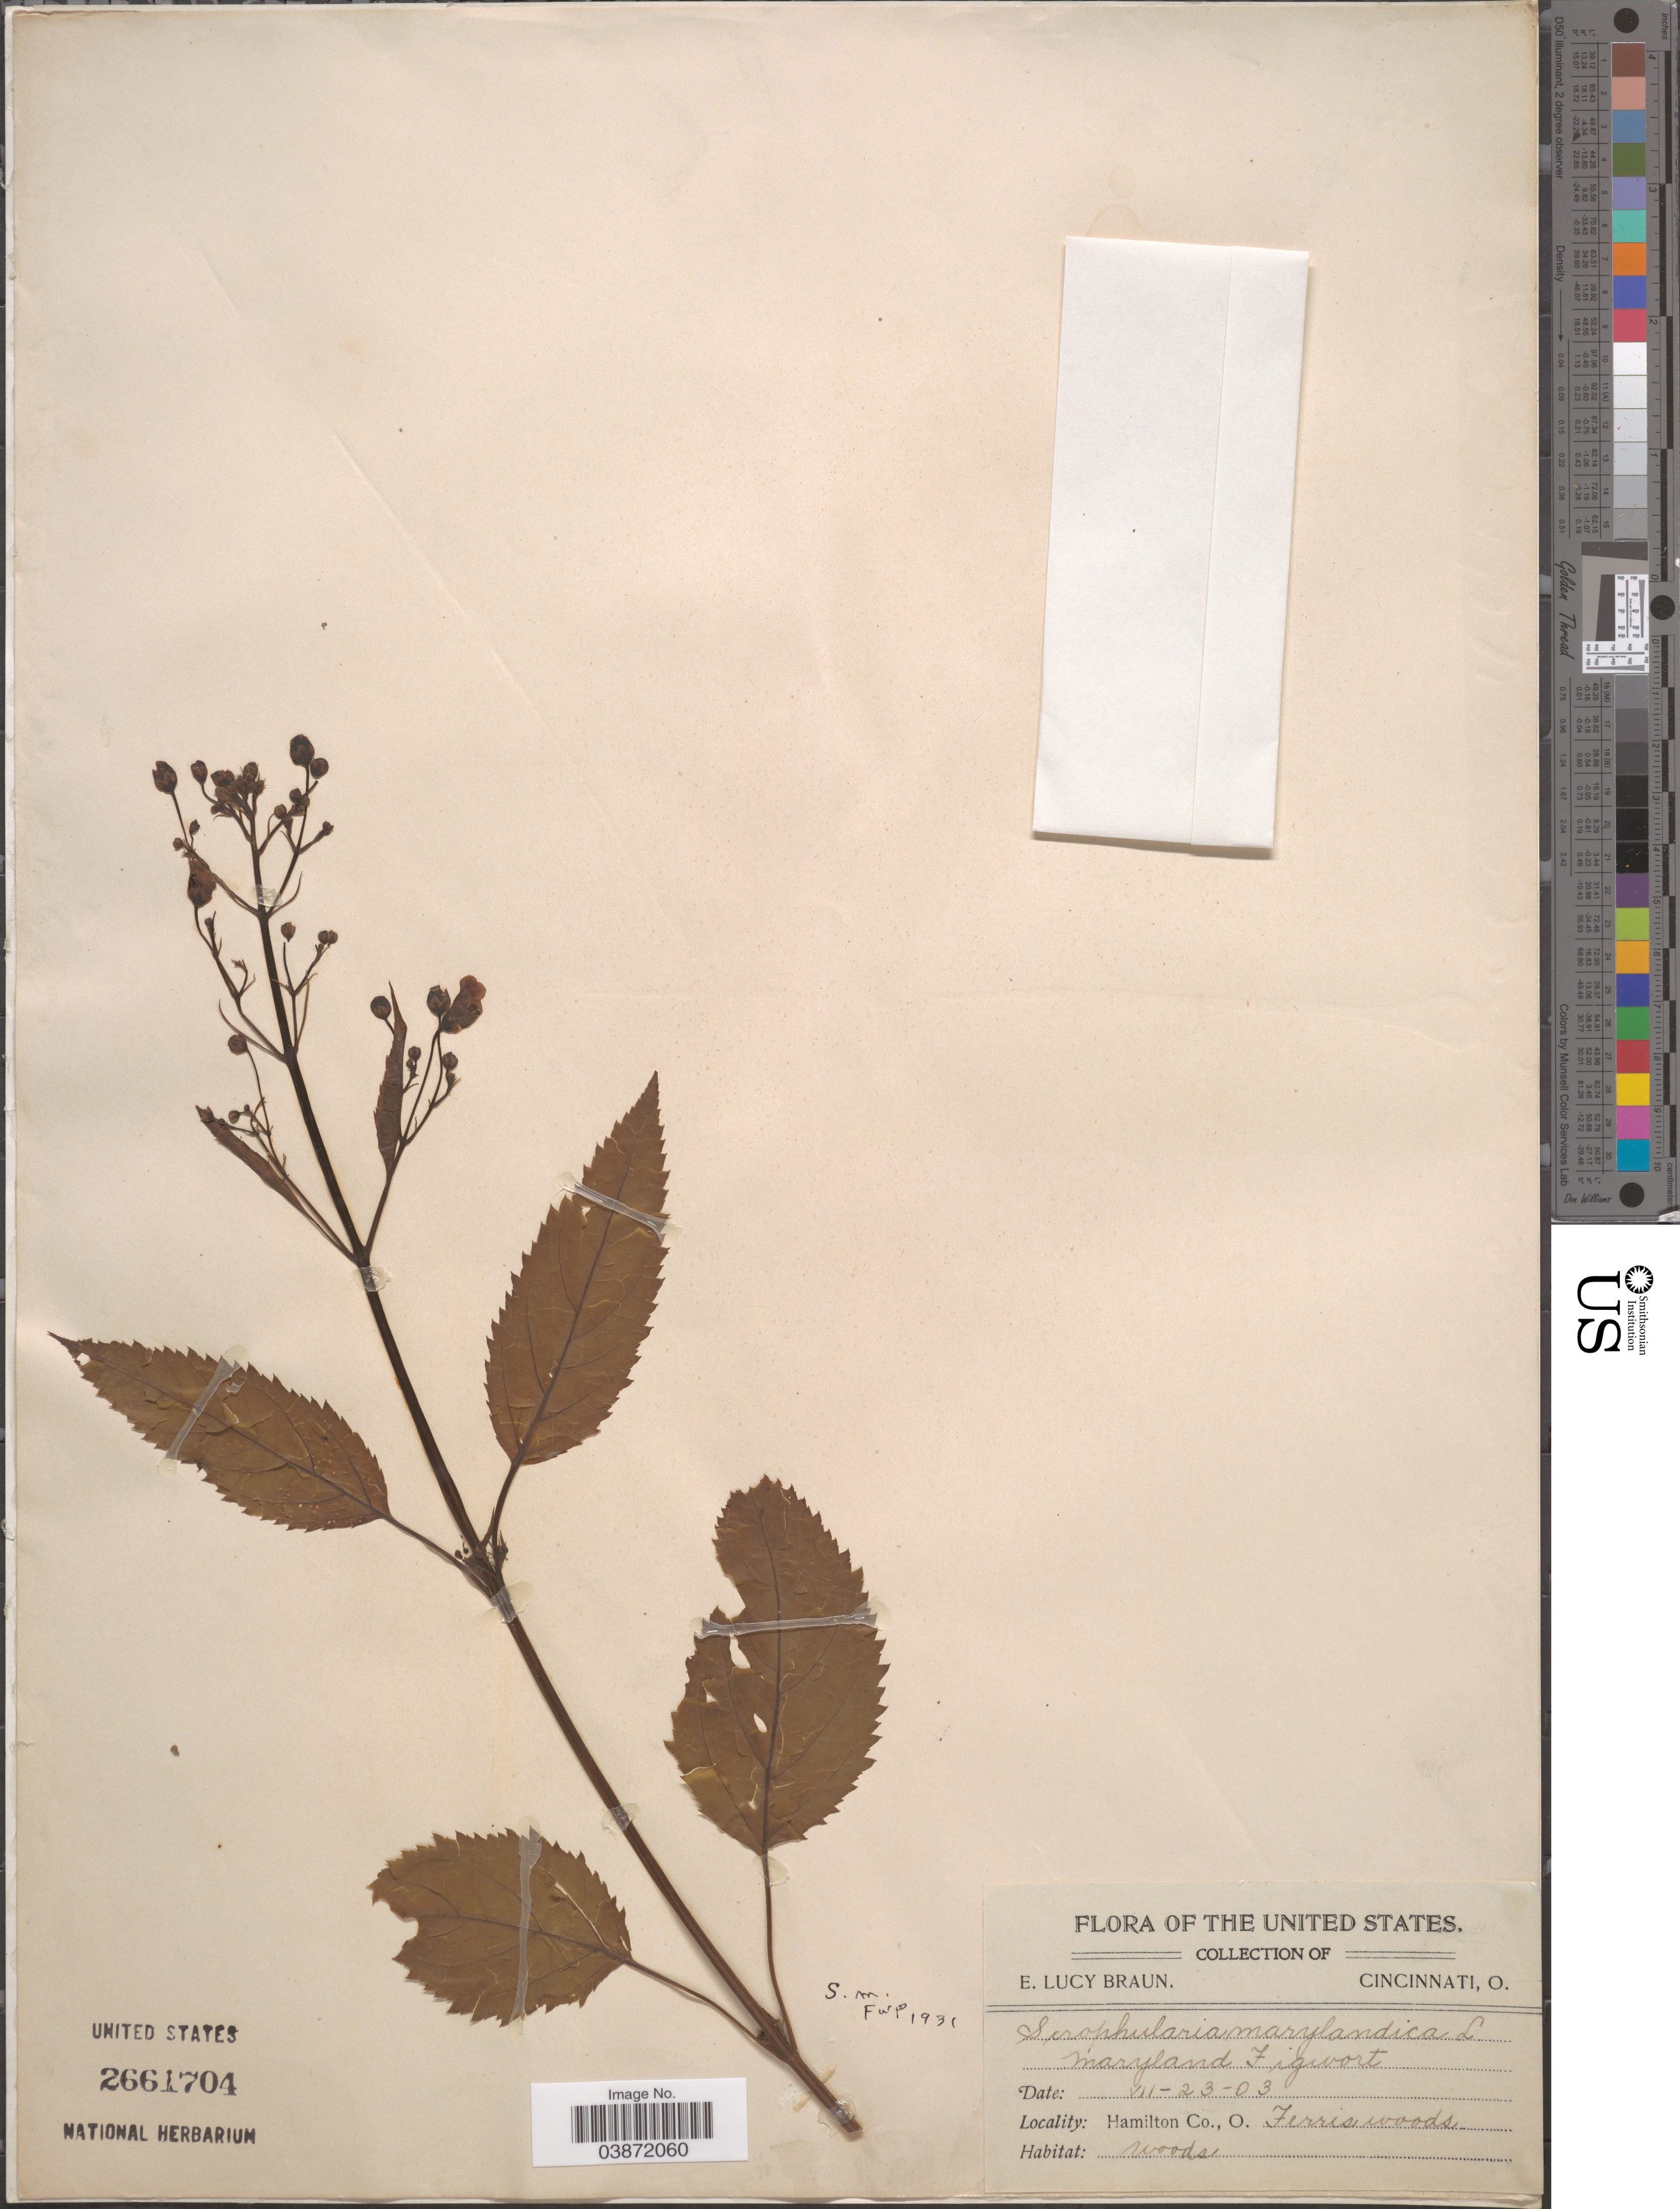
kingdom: Plantae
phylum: Tracheophyta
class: Magnoliopsida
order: Lamiales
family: Scrophulariaceae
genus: Scrophularia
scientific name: Scrophularia marilandica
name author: L.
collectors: E. L. Braun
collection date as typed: Transcribed d/m/y: 23/7/3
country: United States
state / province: Ohio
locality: Hamilton Co. Ferris woods.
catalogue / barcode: US 2661704